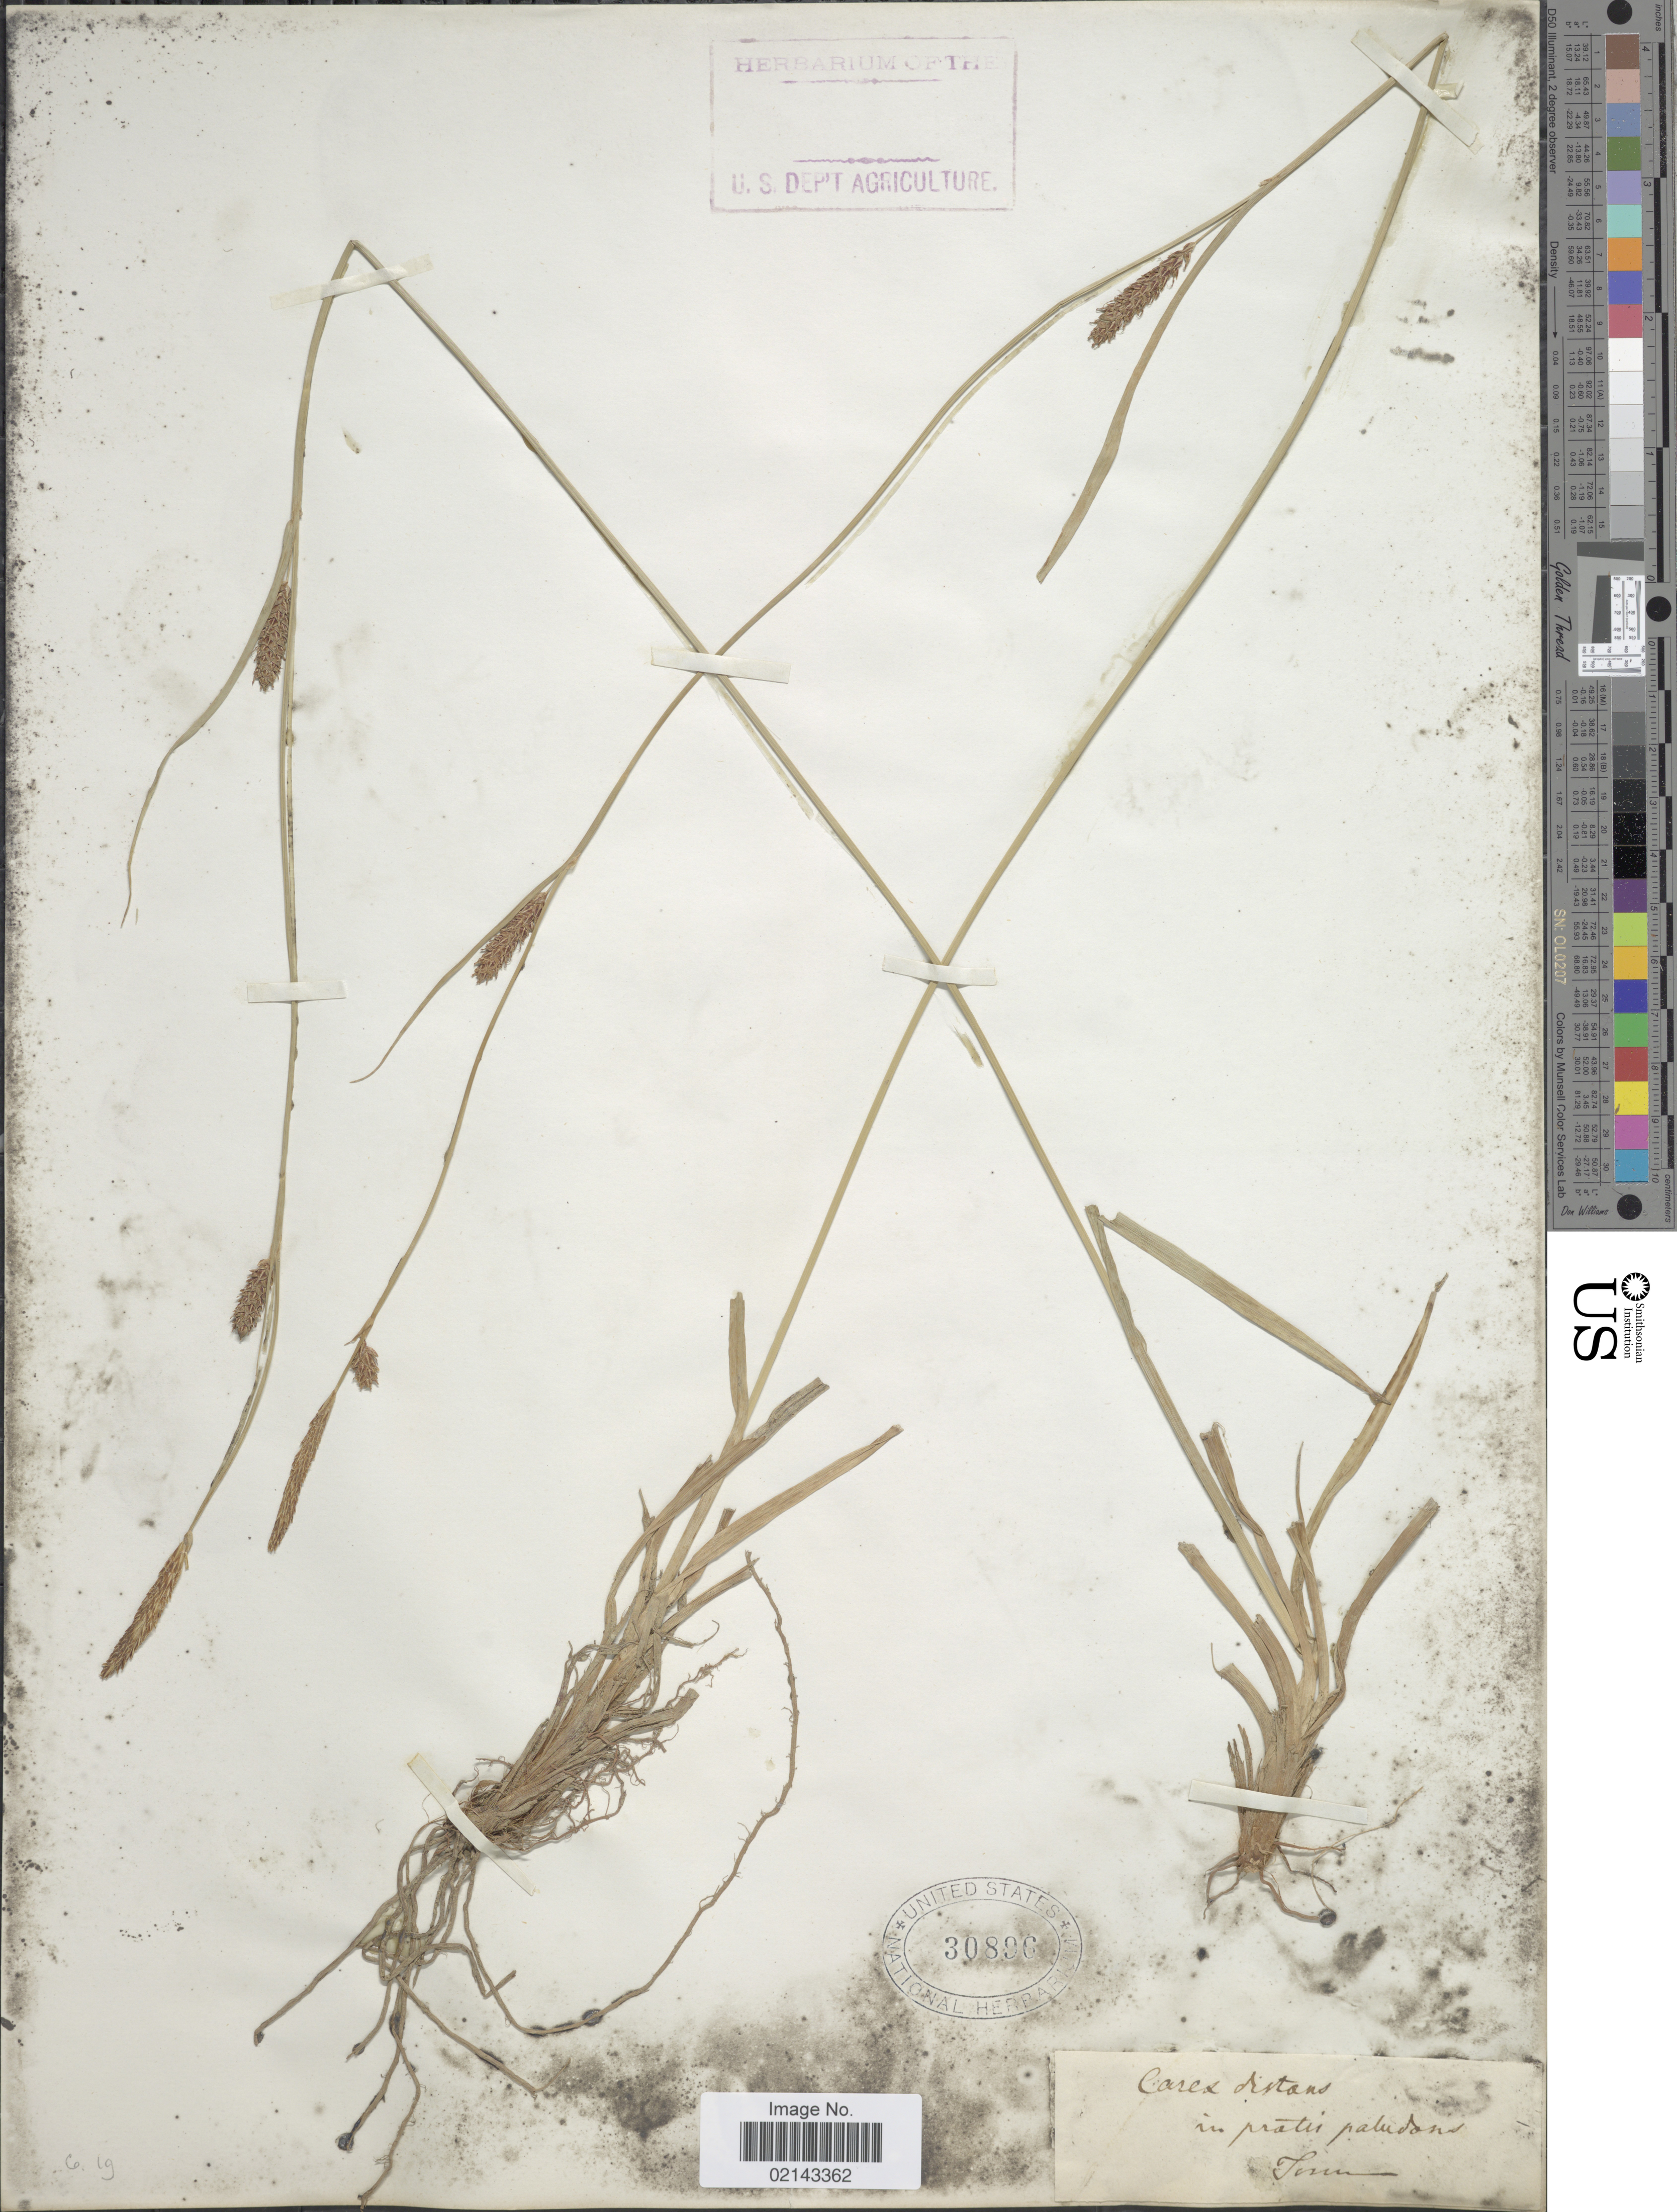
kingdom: Plantae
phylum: Tracheophyta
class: Liliopsida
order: Poales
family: Cyperaceae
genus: Carex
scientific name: Carex distans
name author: L.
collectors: Senn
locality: In pratis paludosis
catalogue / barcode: US 30896